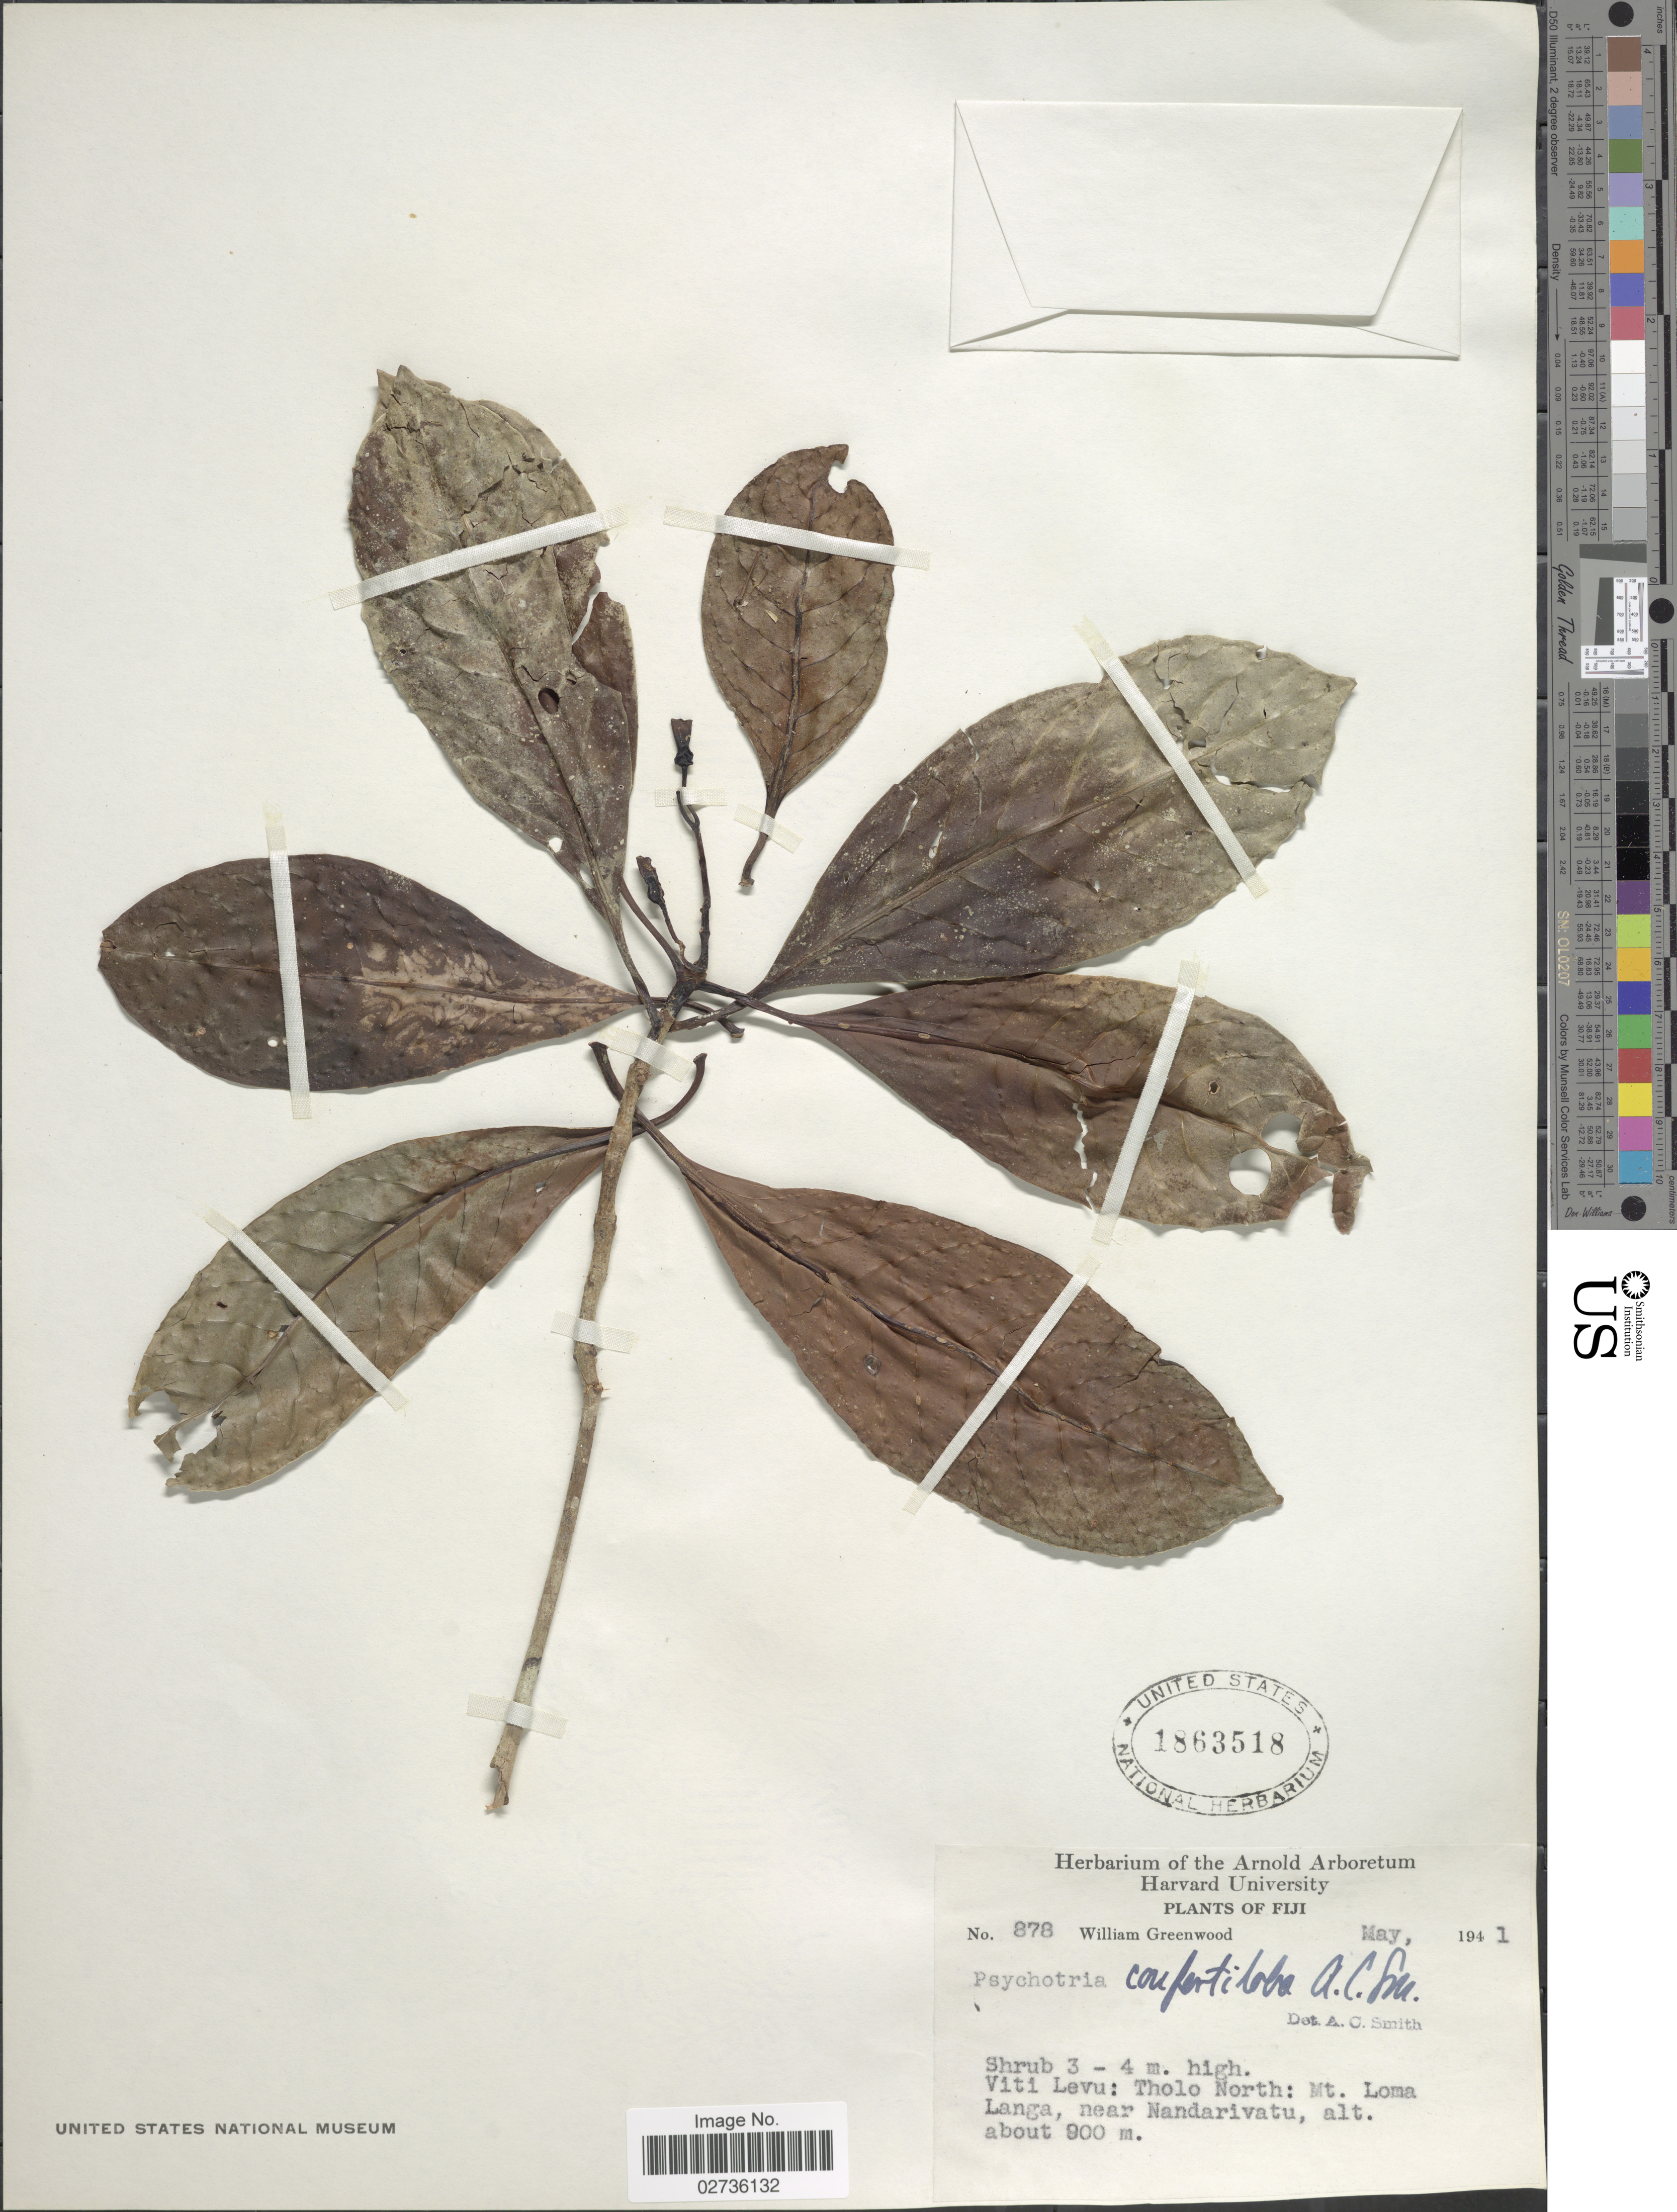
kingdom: Plantae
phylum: Tracheophyta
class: Magnoliopsida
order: Gentianales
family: Rubiaceae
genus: Psychotria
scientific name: Psychotria confertiloba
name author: A.C. Sm.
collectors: W. Greenwood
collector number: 878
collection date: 1941-05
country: Fiji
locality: Viti Levu: Tholo North: Mt. Loma Langa, near Nandarivatu.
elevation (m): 900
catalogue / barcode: US 1863518